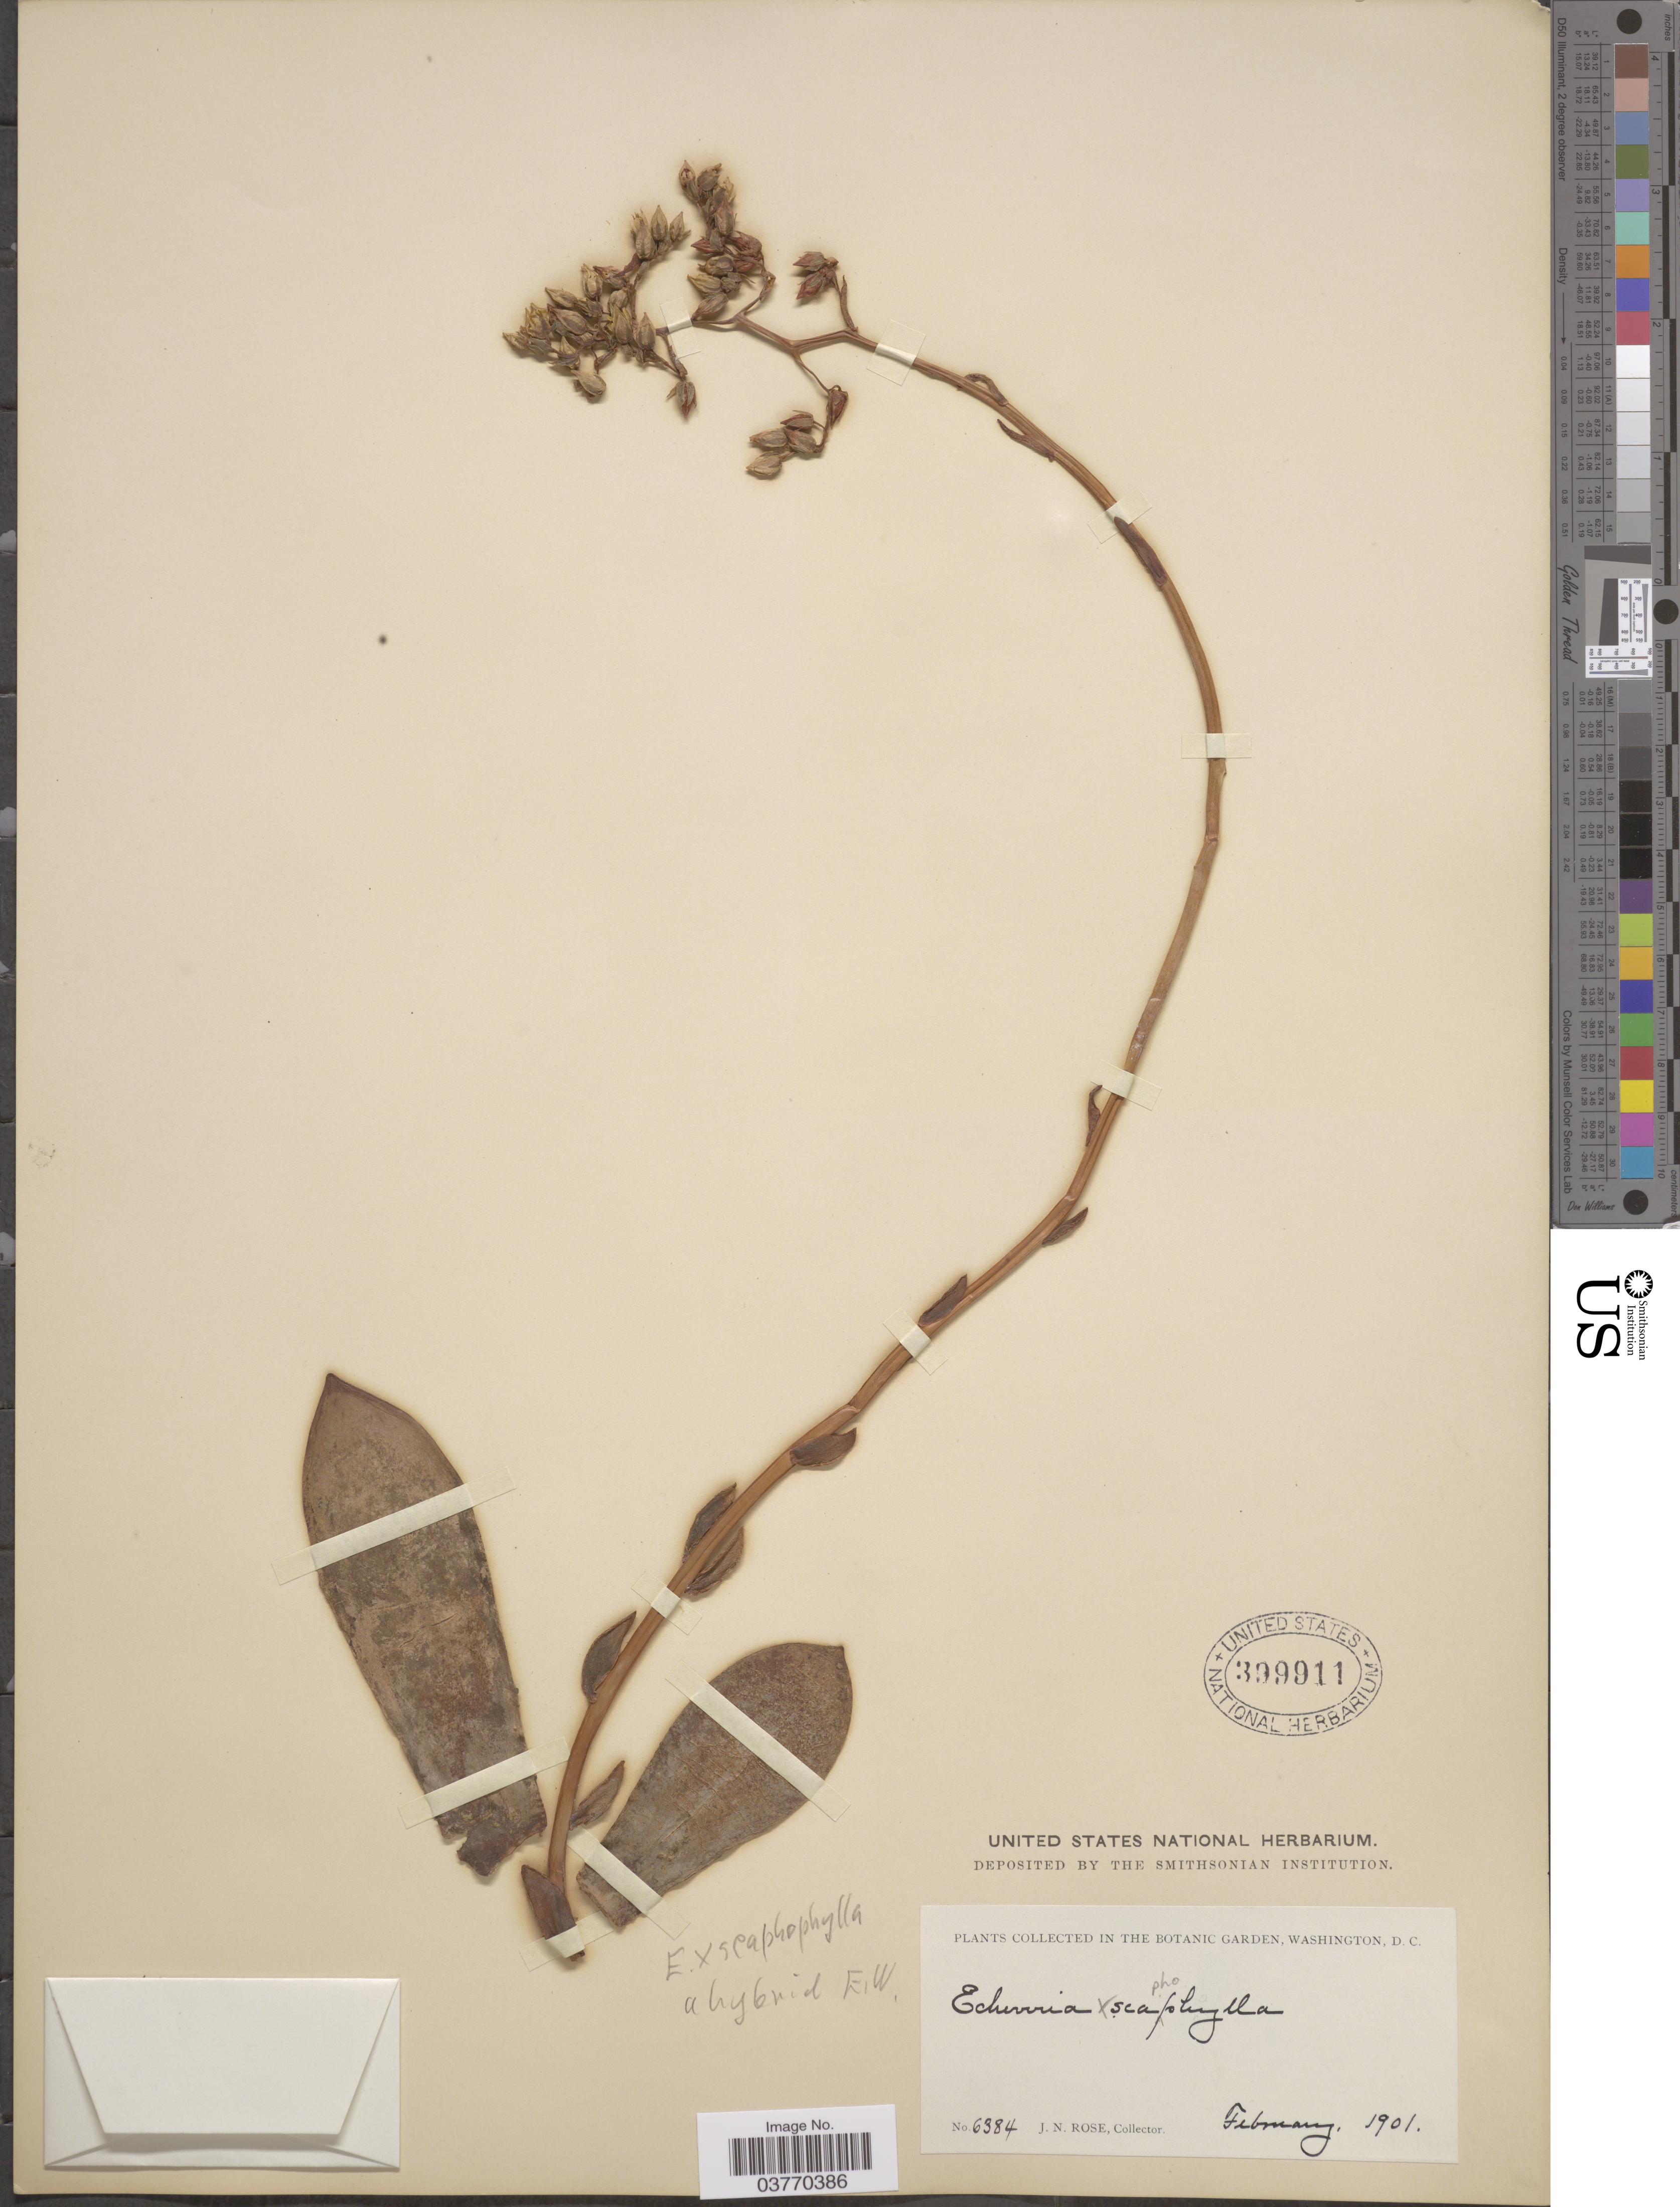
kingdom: Plantae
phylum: Tracheophyta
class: Magnoliopsida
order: Saxifragales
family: Crassulaceae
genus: Echeveria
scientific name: Echeveria x scaphophylla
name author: A. Berger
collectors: J. N. Rose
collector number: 6384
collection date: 1901-02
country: United States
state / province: District of Columbia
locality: The Botanic Garden, Washington.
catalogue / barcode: US 399911